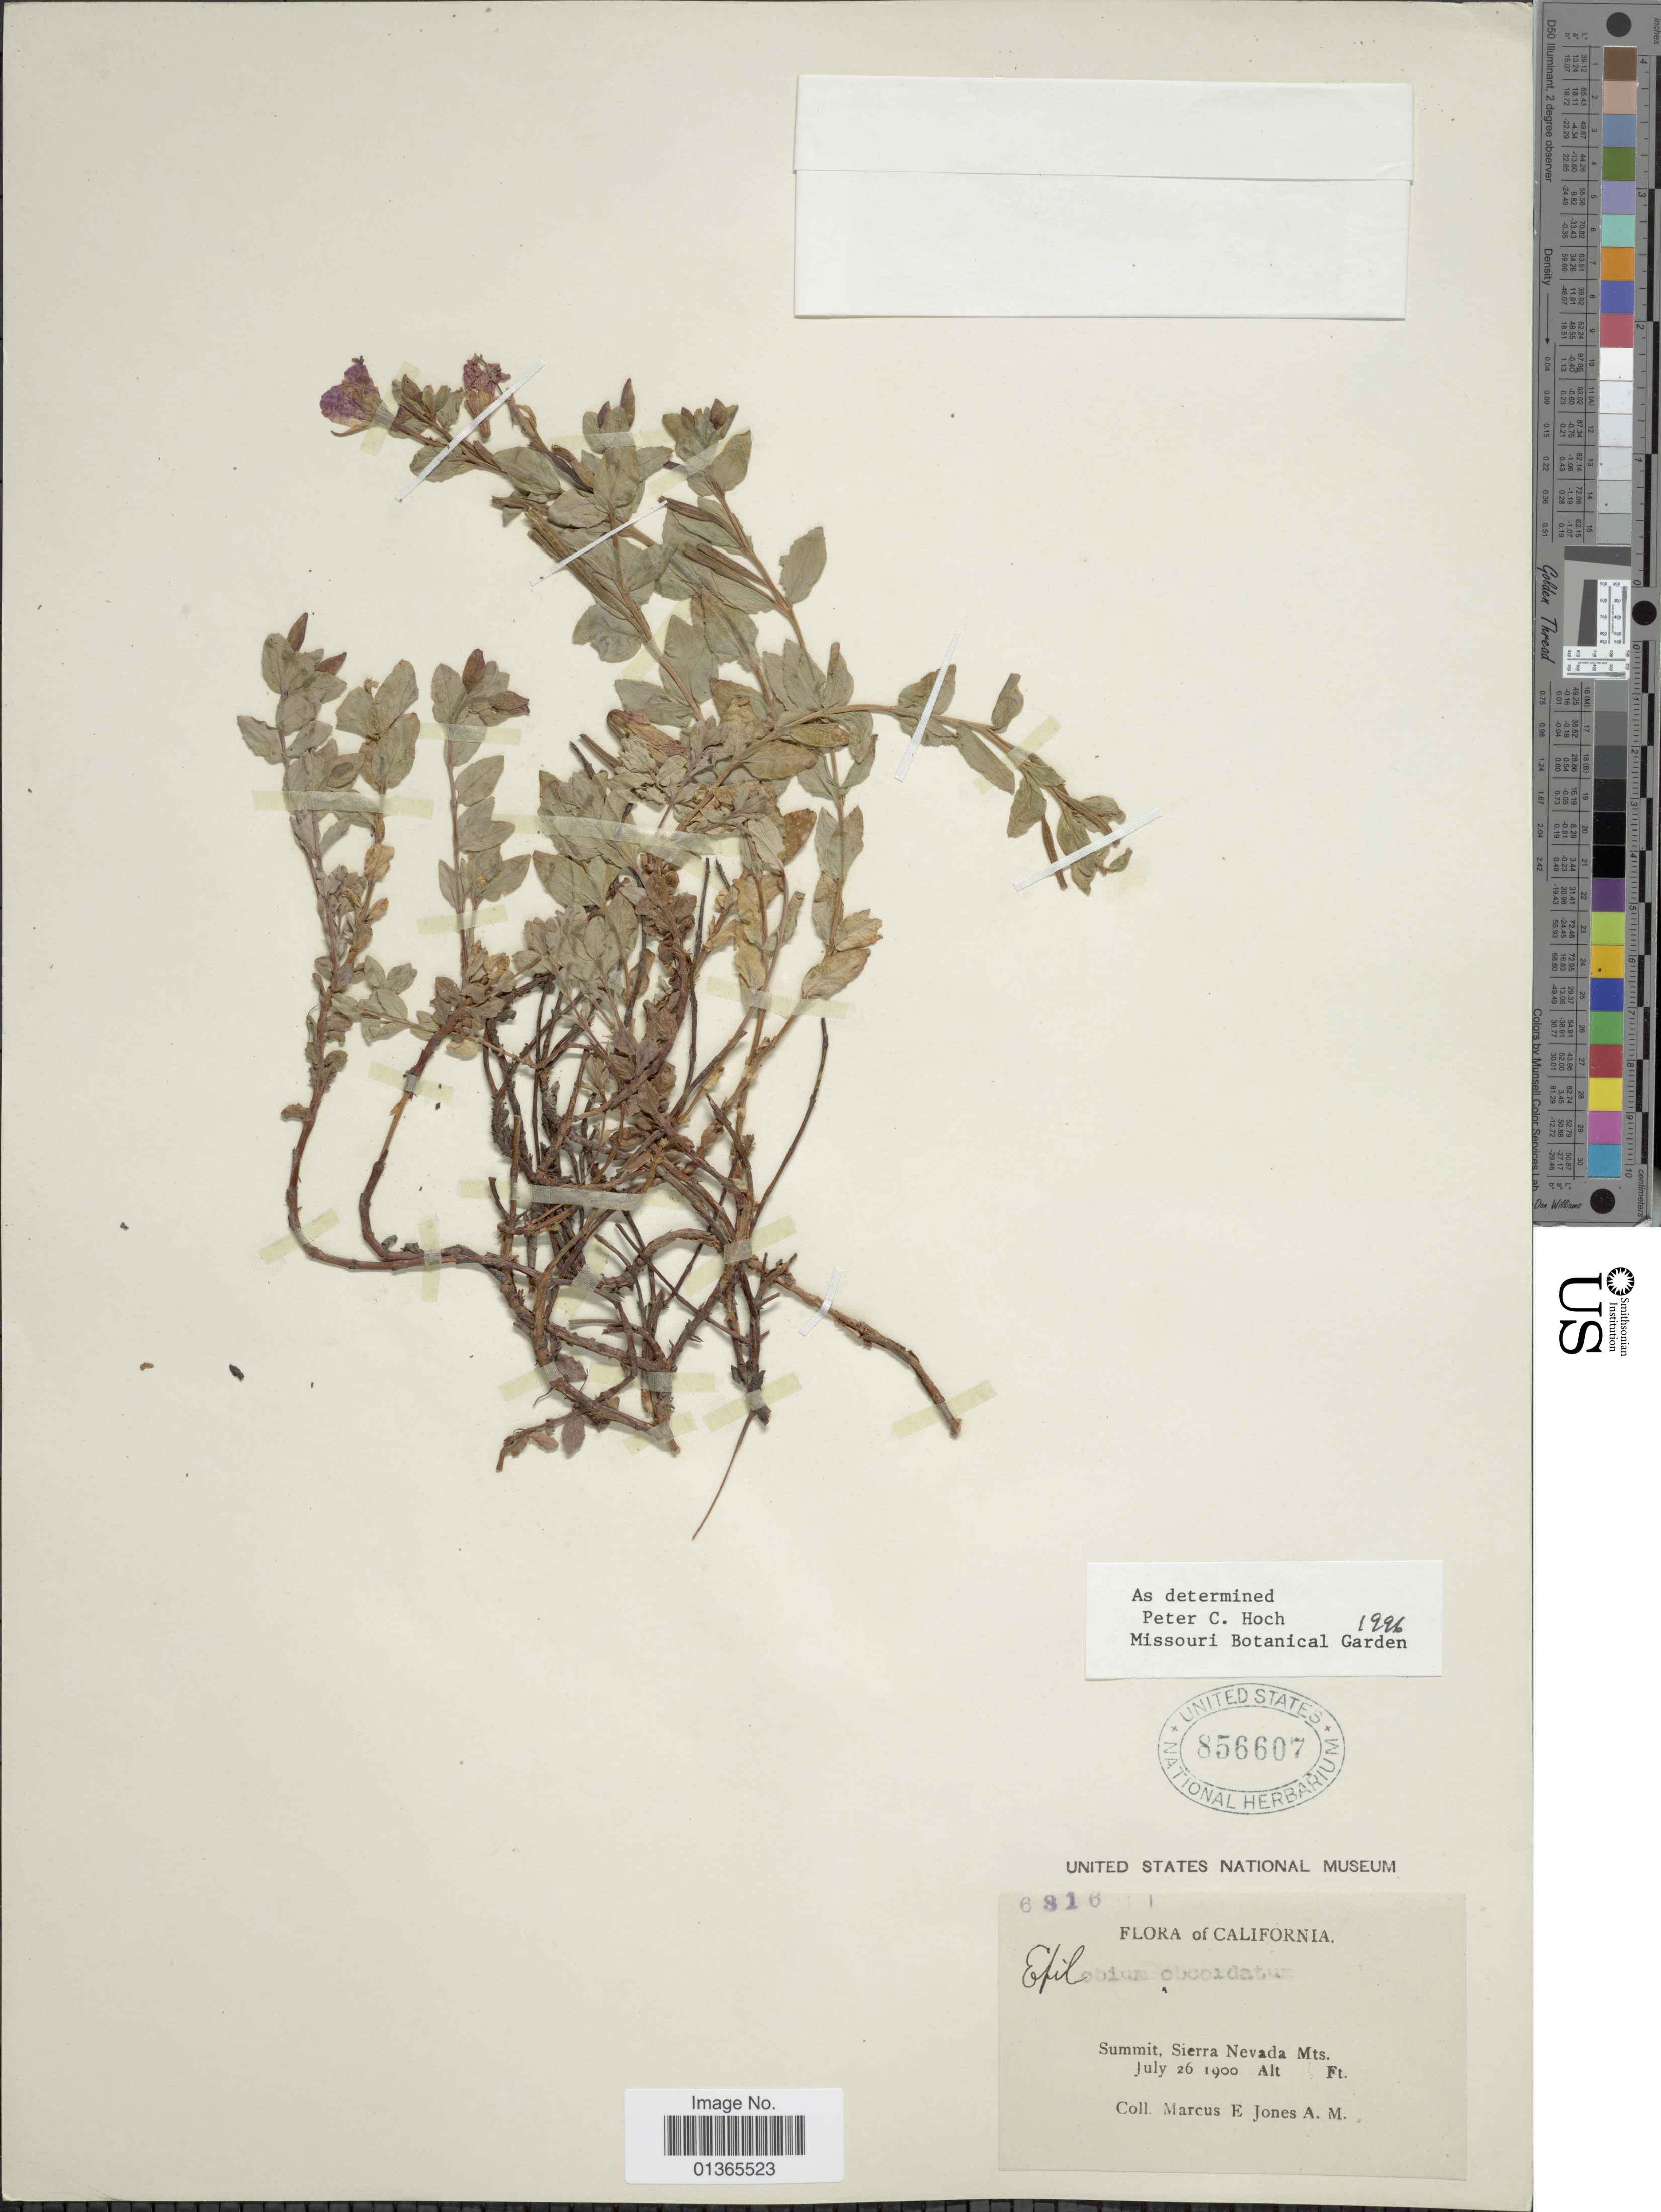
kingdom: Plantae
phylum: Tracheophyta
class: Magnoliopsida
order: Myrtales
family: Onagraceae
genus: Epilobium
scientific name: Epilobium obcordatum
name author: A. Gray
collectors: M. E. Jones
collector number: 6816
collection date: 1900-07-26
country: United States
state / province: California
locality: Summit, Sierra Nevada Mts.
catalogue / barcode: US 856607